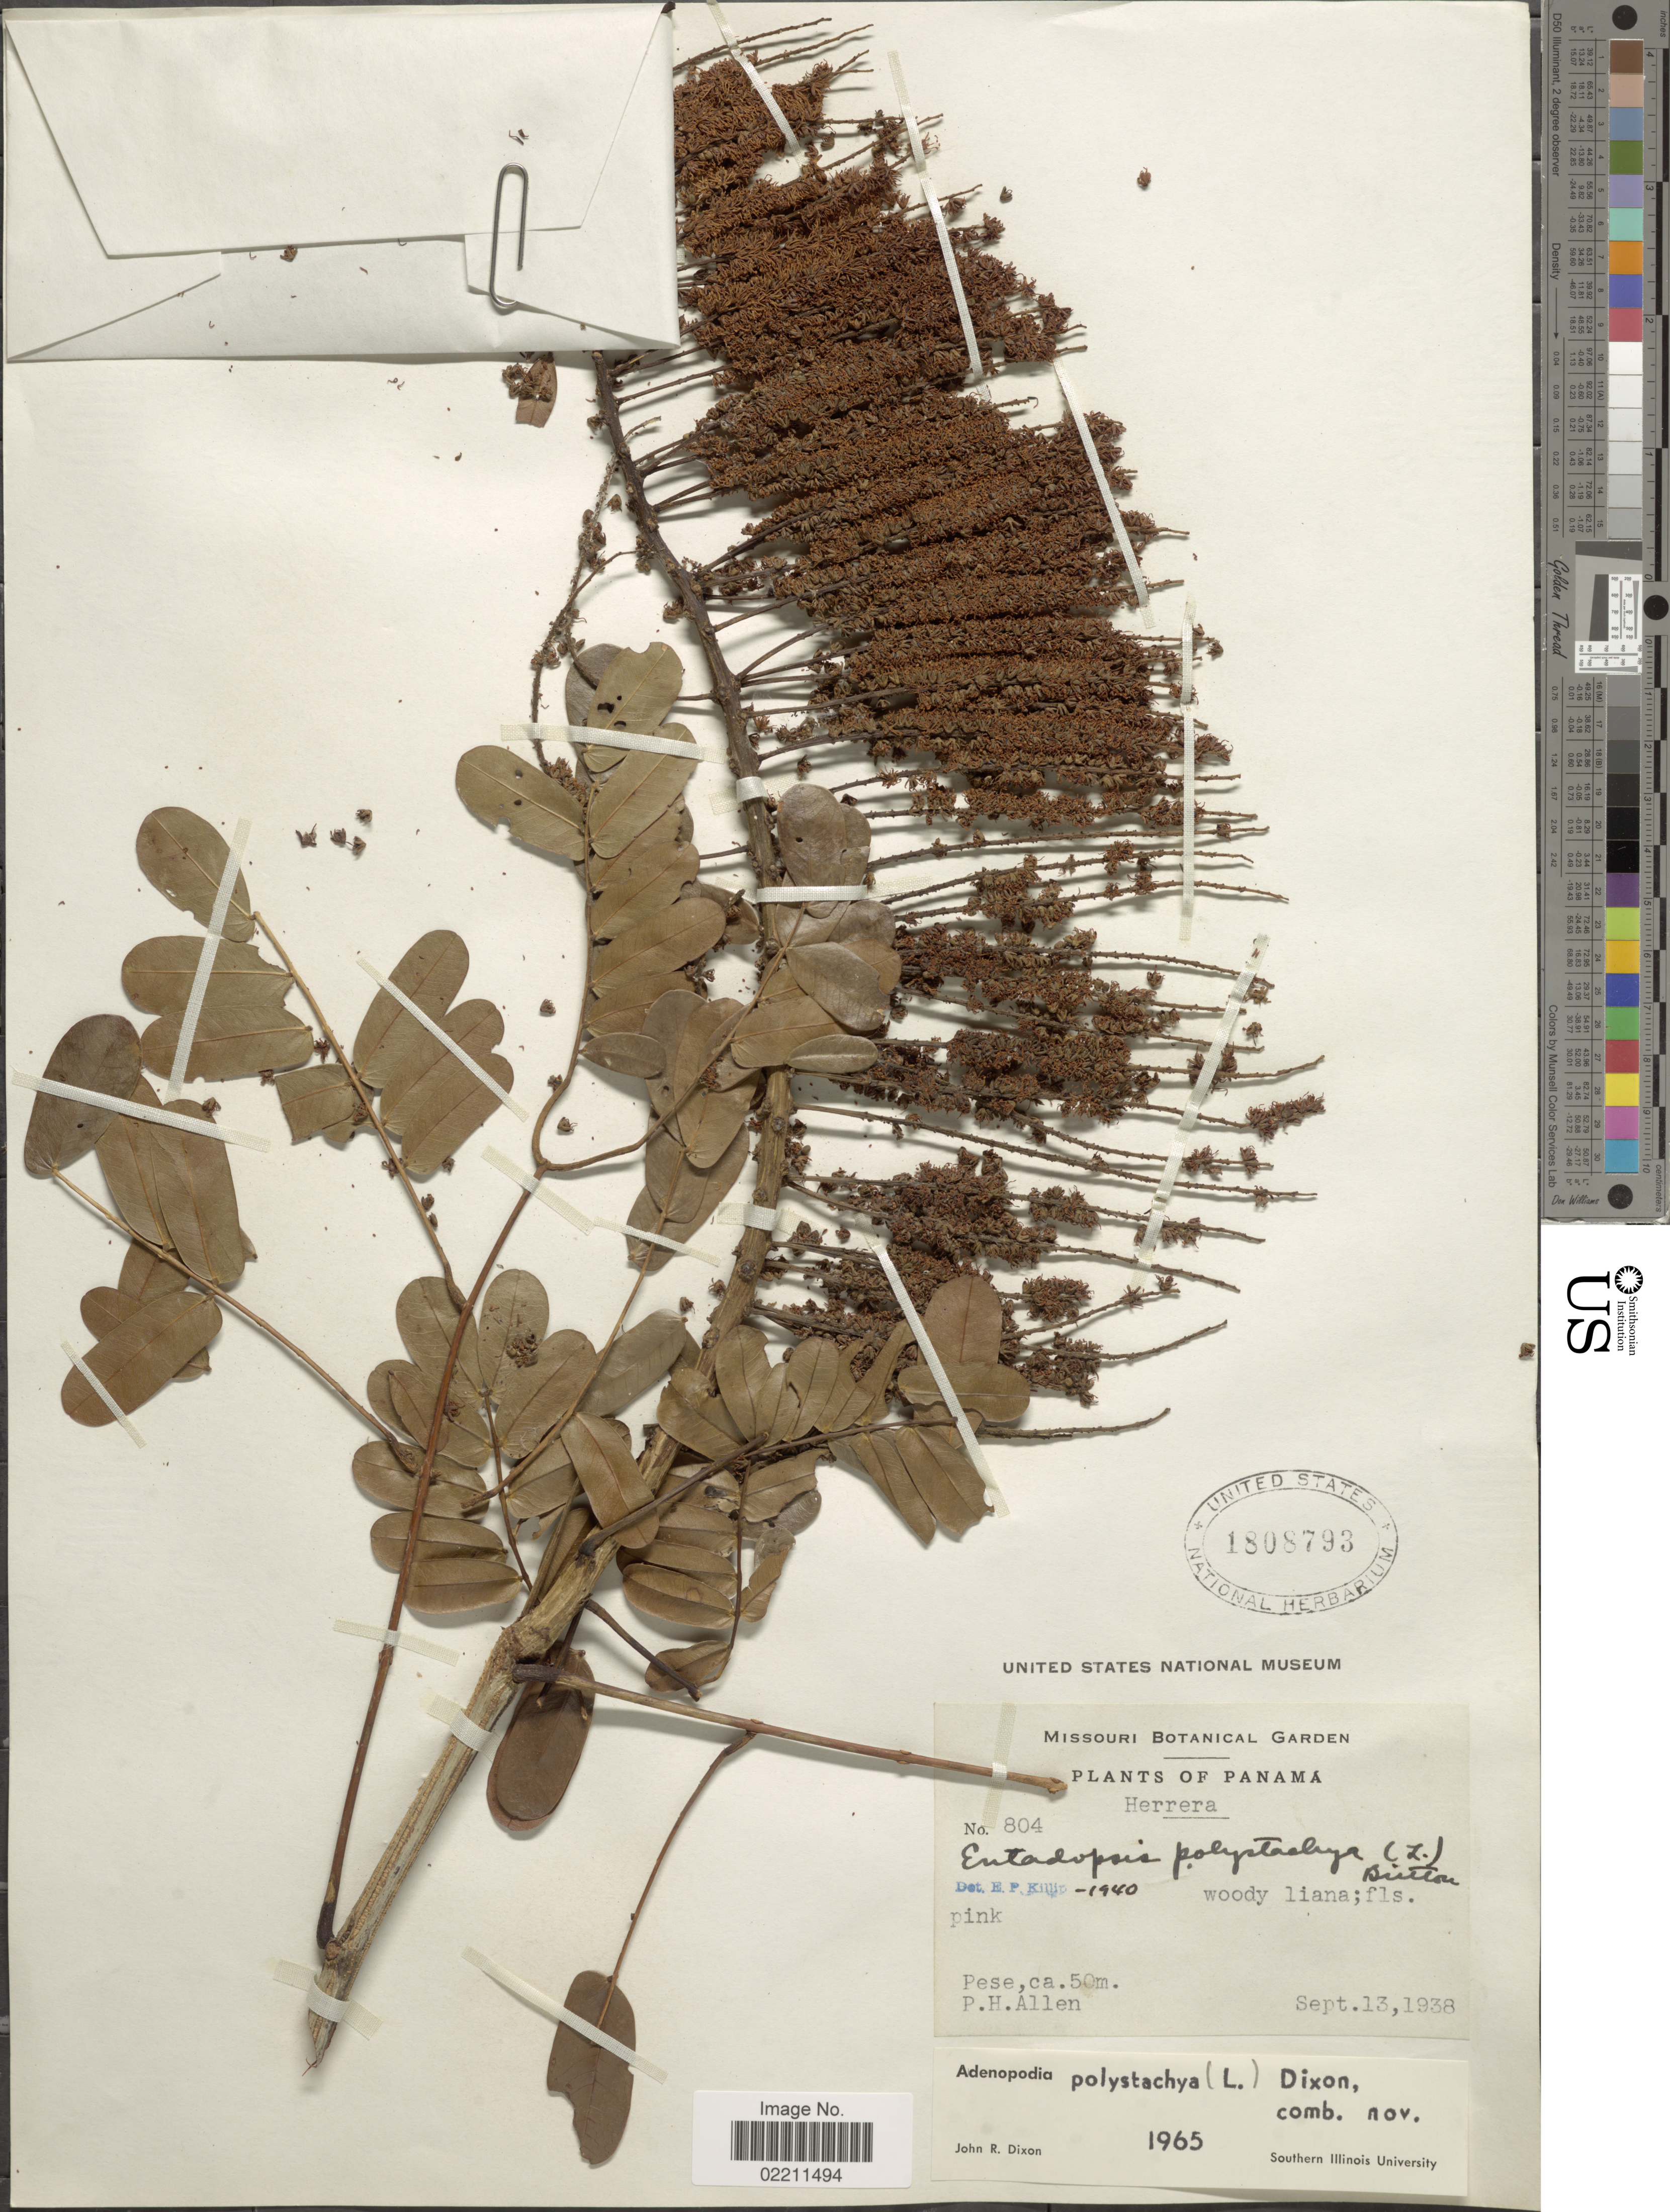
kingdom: Plantae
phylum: Tracheophyta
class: Magnoliopsida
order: Fabales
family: Fabaceae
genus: Entada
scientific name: Entada polystachya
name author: (L.) DC.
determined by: Strong, Mark T., (BOT), Smithsonian Institution - National Museum of Natural History (UNITED STATES)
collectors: P. H. Allen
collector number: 804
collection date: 1938-09-13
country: Panama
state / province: Herrera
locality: Panama, Herrera. Pese.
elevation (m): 50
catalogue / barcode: US 1808793